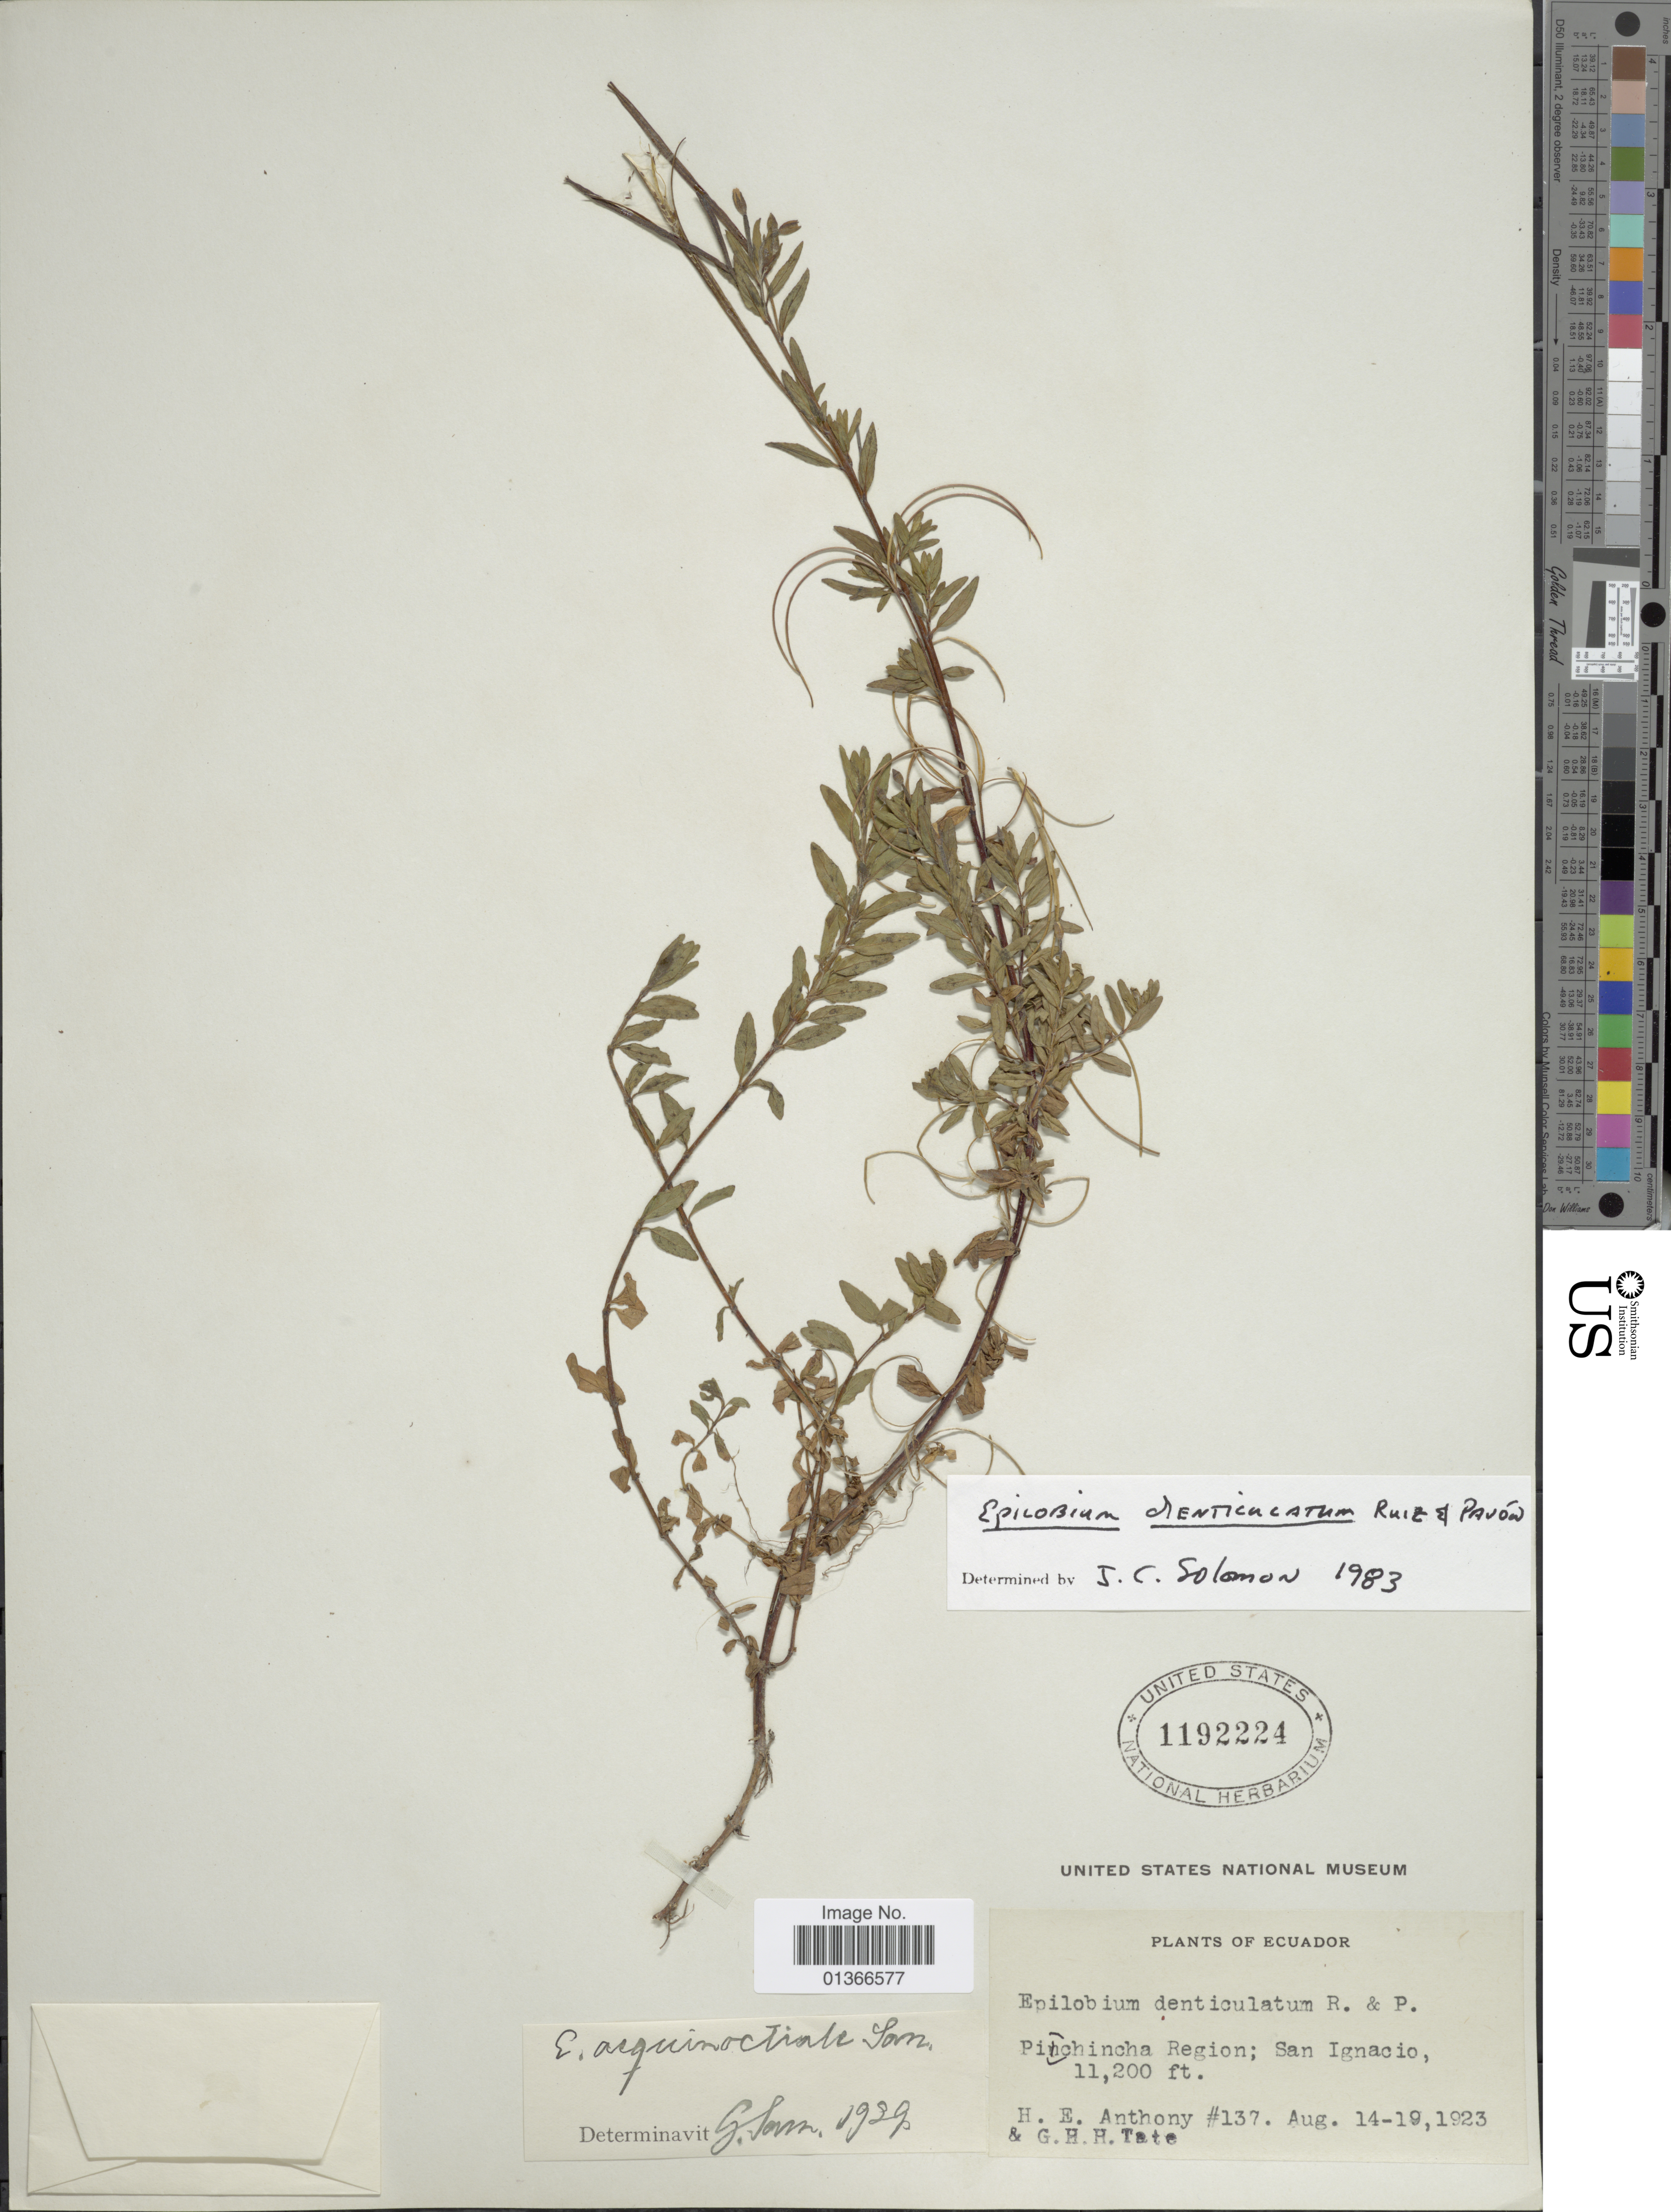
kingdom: Plantae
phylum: Tracheophyta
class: Magnoliopsida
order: Myrtales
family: Onagraceae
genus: Epilobium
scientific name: Epilobium denticulatum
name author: Ruiz & Pav.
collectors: H. E. Anthony & G. H. H.Tate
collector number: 137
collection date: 1923-08-14/1923-08-19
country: Ecuador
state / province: Pichincha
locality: San Ignacio.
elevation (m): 3414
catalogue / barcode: US 1192224